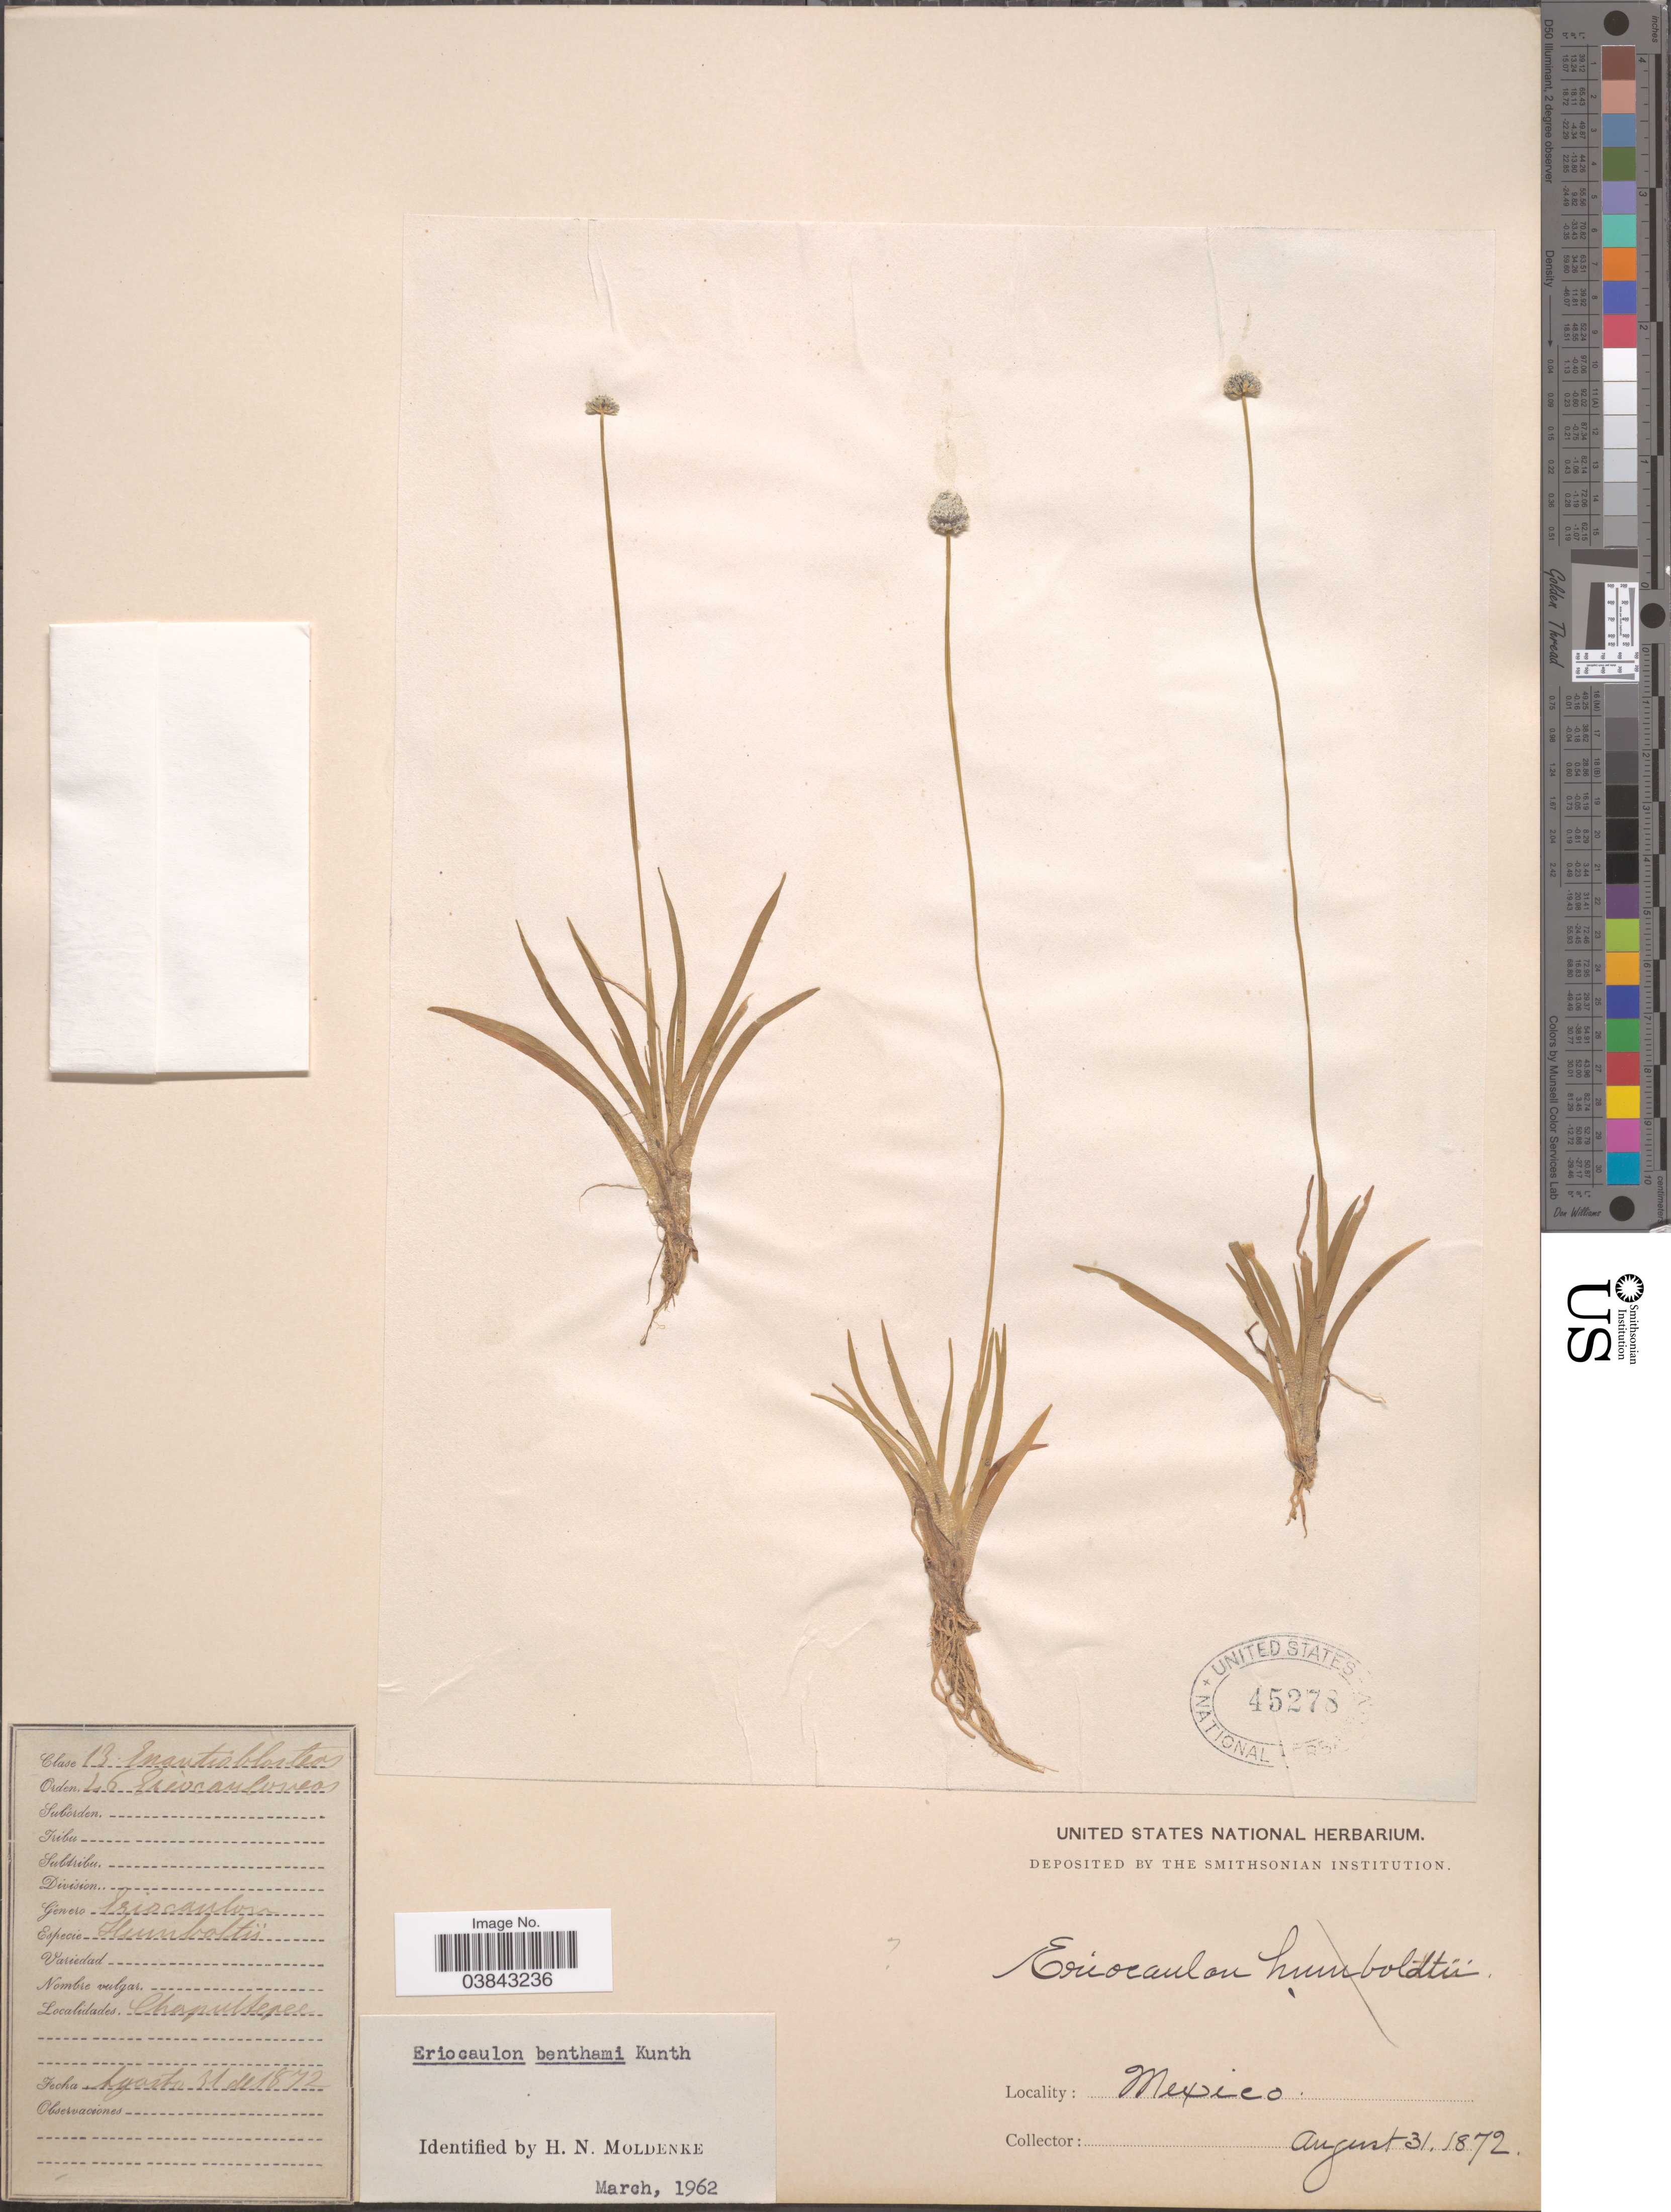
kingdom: Plantae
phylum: Tracheophyta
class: Liliopsida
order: Poales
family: Eriocaulaceae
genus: Eriocaulon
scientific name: Eriocaulon benthamii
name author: Kunth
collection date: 1872-08-31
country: Mexico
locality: Chapultepec.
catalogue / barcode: US 45278